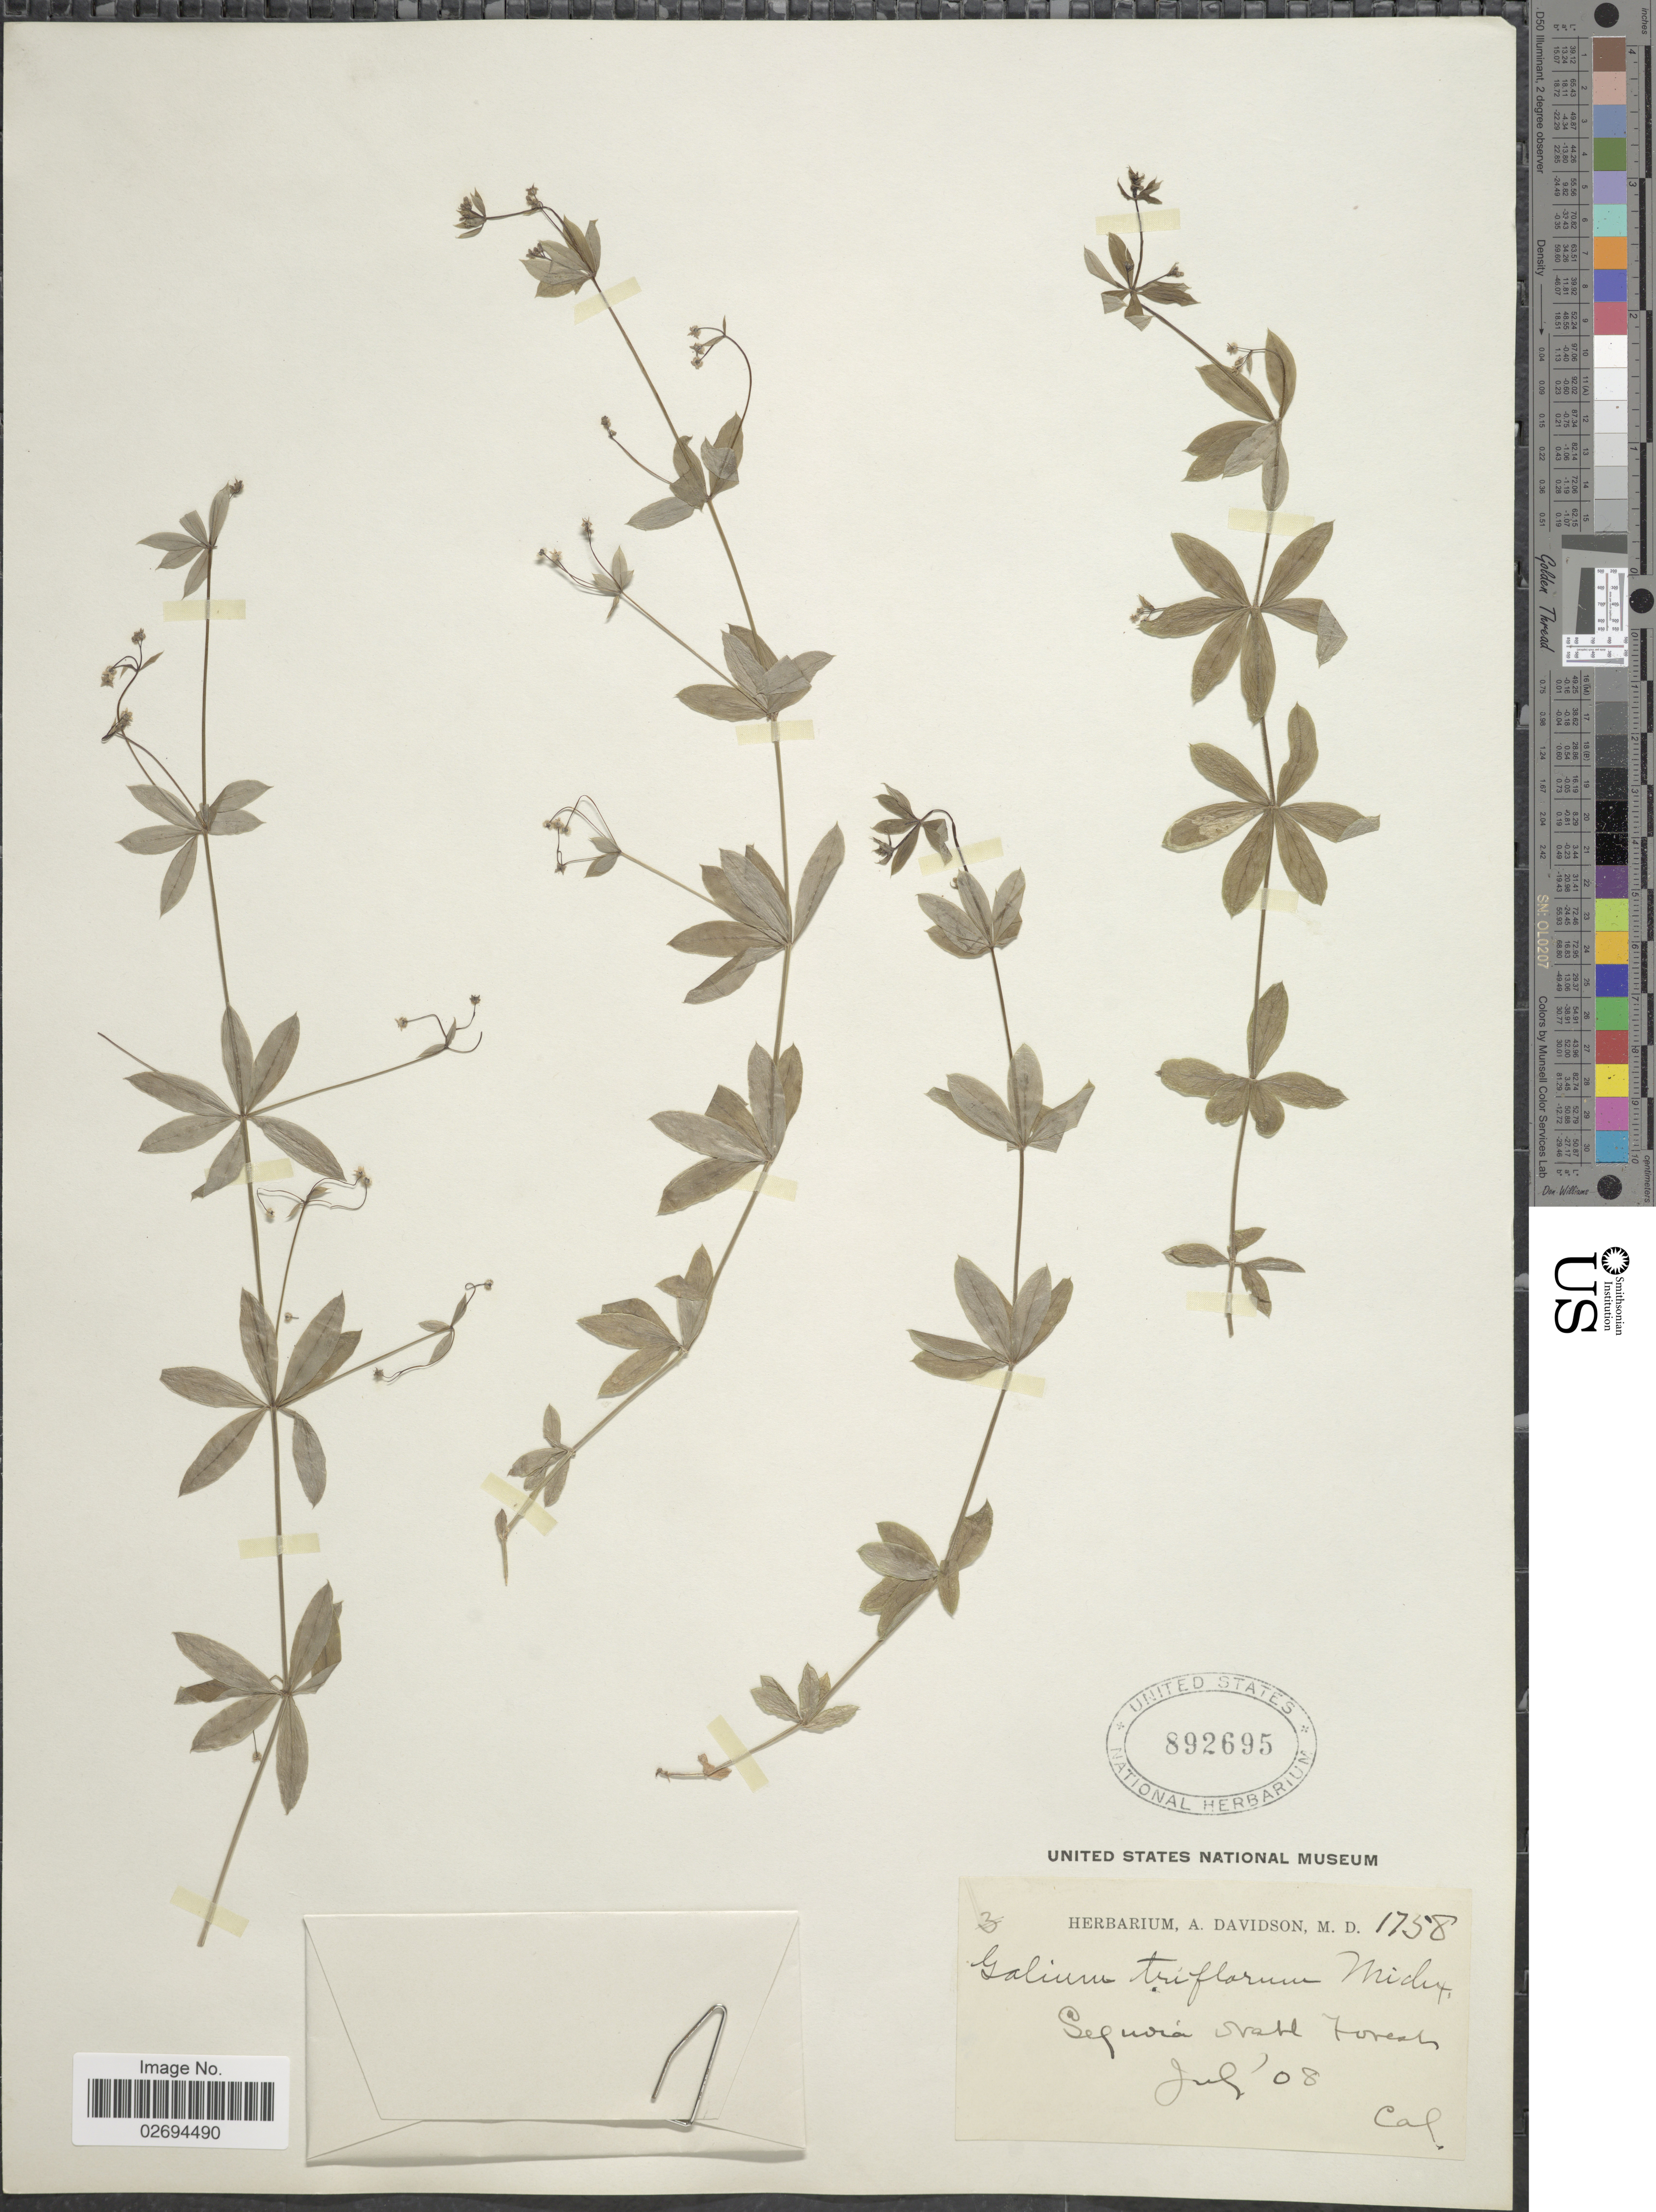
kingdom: Plantae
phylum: Tracheophyta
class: Magnoliopsida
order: Gentianales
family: Rubiaceae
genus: Galium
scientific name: Galium triflorum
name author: Michx.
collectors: ex herb. A. Davidson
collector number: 1758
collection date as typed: Transcribed d/m/y: /7/8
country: United States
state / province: California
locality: Sequoia Natl Forest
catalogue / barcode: US 892695